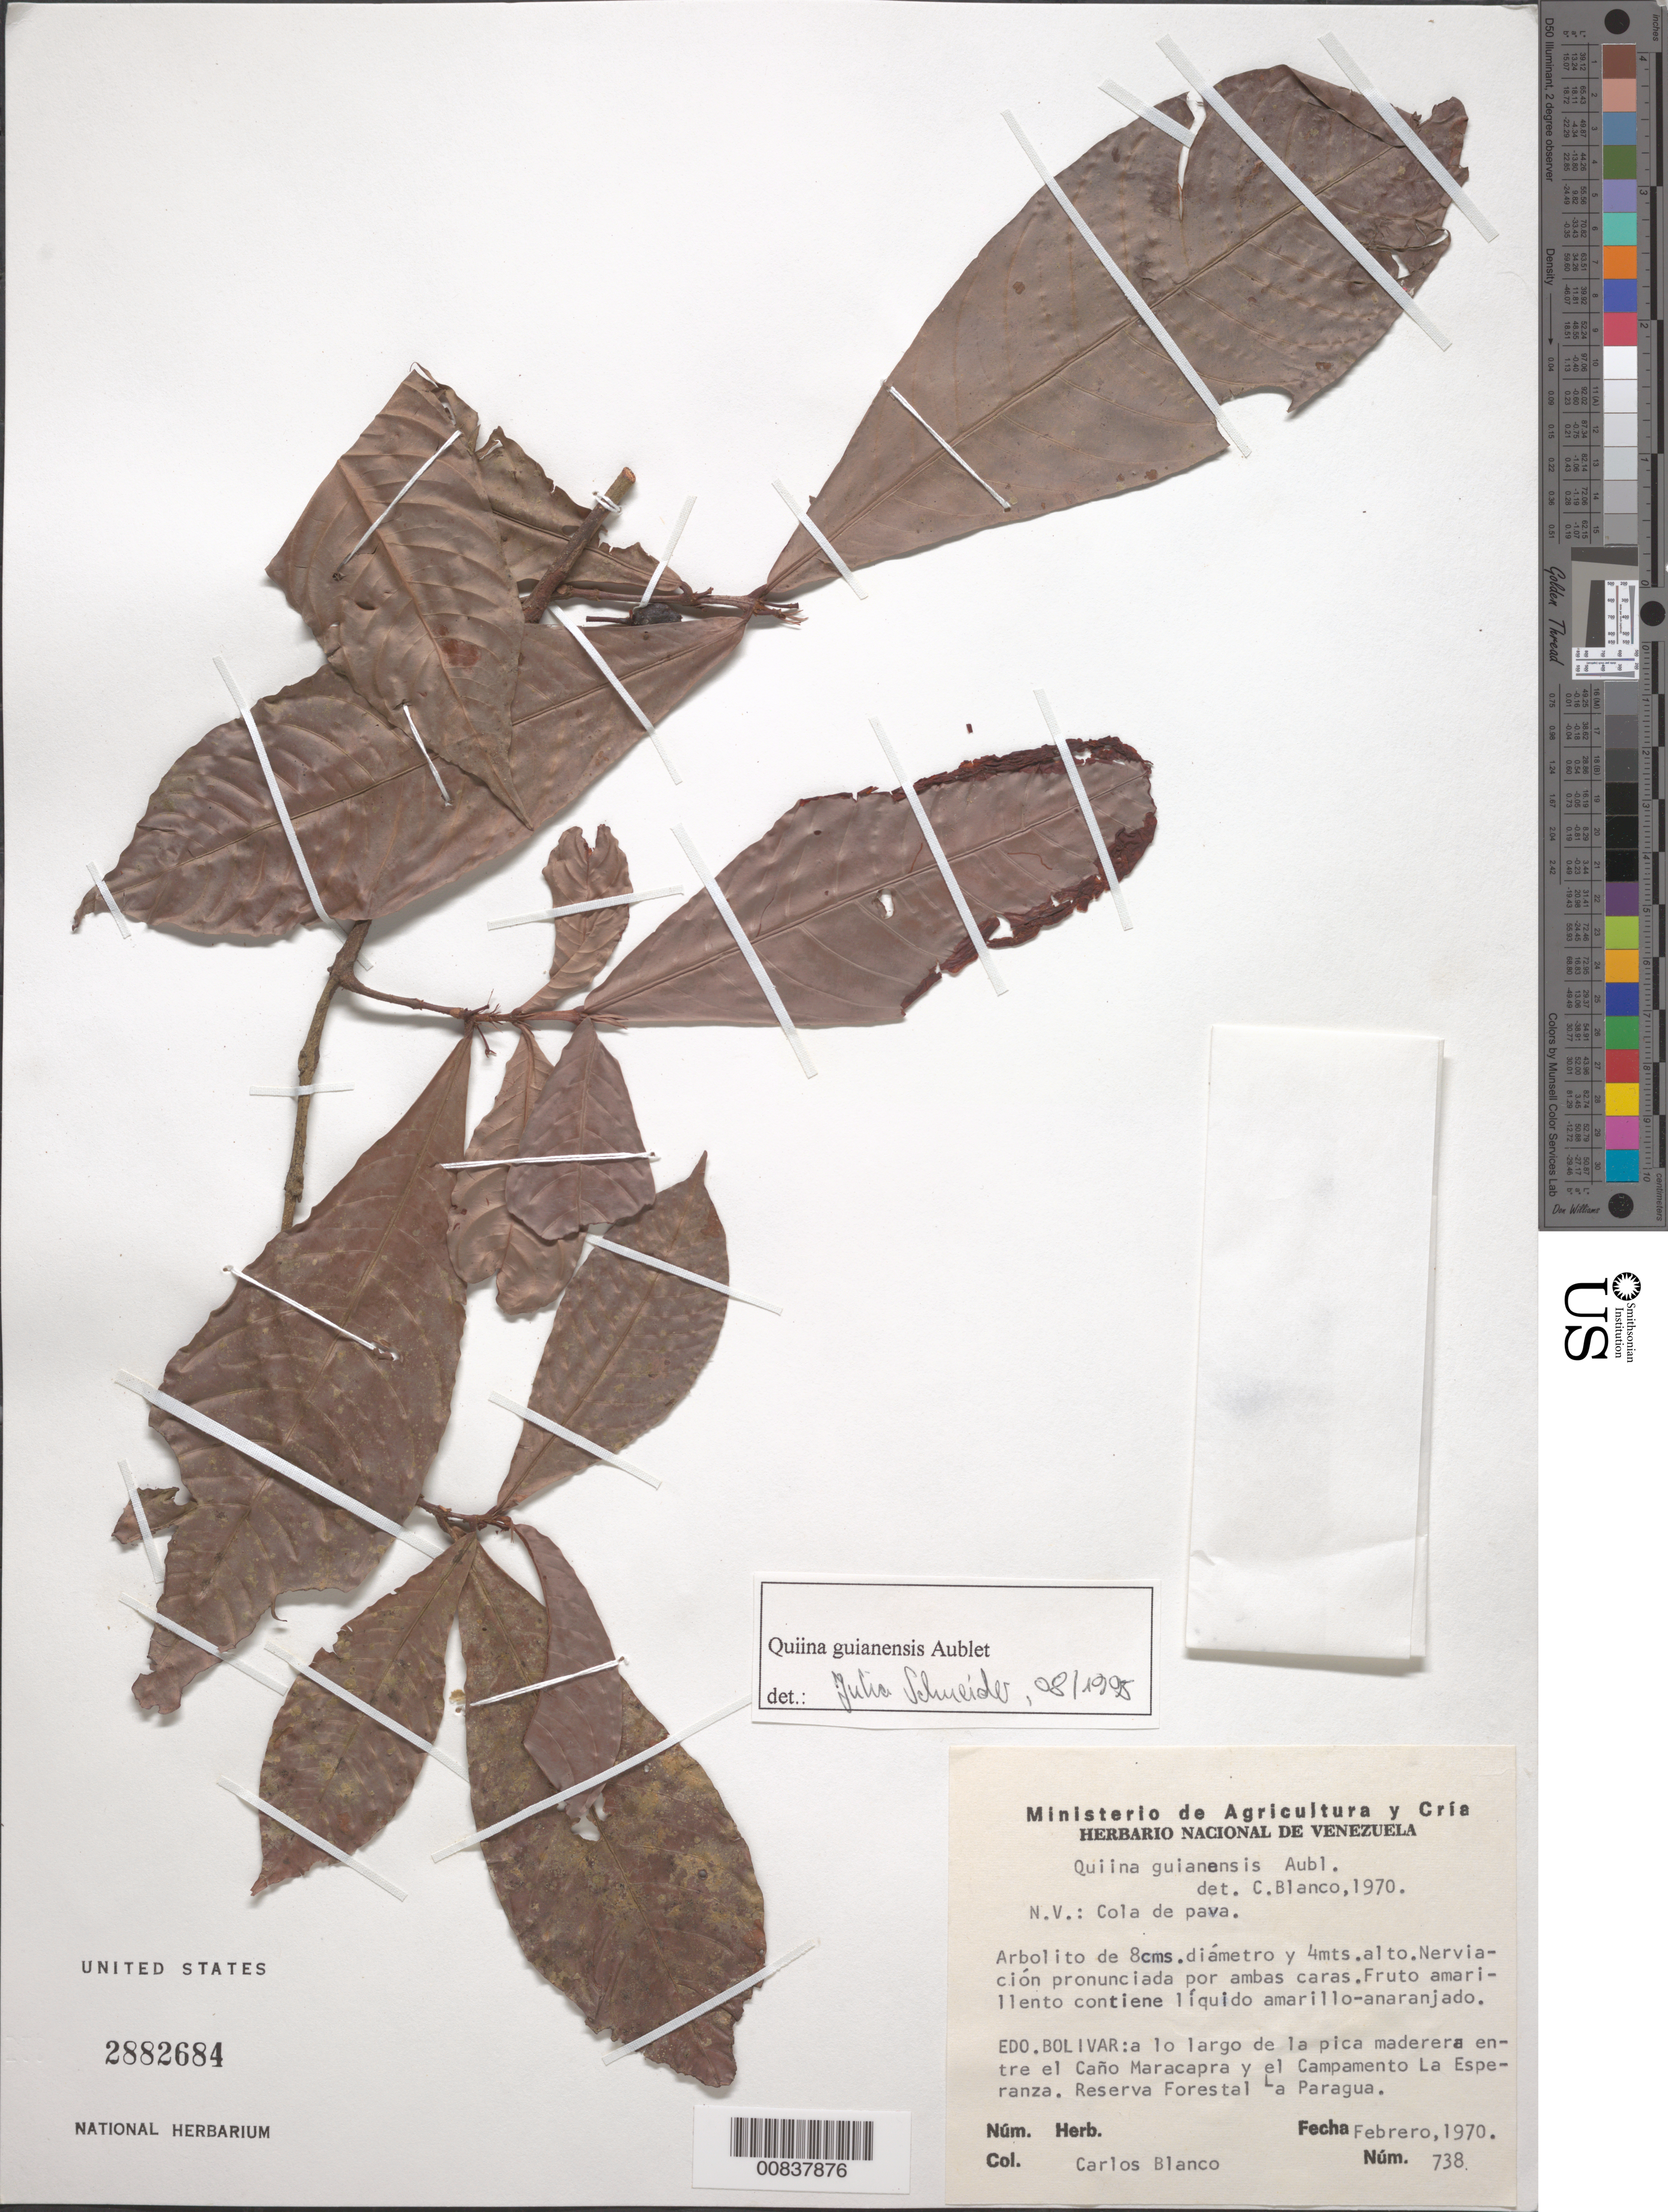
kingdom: Plantae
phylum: Tracheophyta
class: Magnoliopsida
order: Malpighiales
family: Quiinaceae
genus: Quiina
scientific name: Quiina guianensis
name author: Aubl.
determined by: Schneider, J.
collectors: C. A. Blanco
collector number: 738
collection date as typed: Feb-70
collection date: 1970-02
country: Venezuela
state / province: Bolívar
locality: Reserva Forestal La Paragua, a lo largo de la pica maderera entre el Caño Maracapra y el Campamento La Esperanza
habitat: Largo de la pica maderera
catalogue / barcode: US 2882684